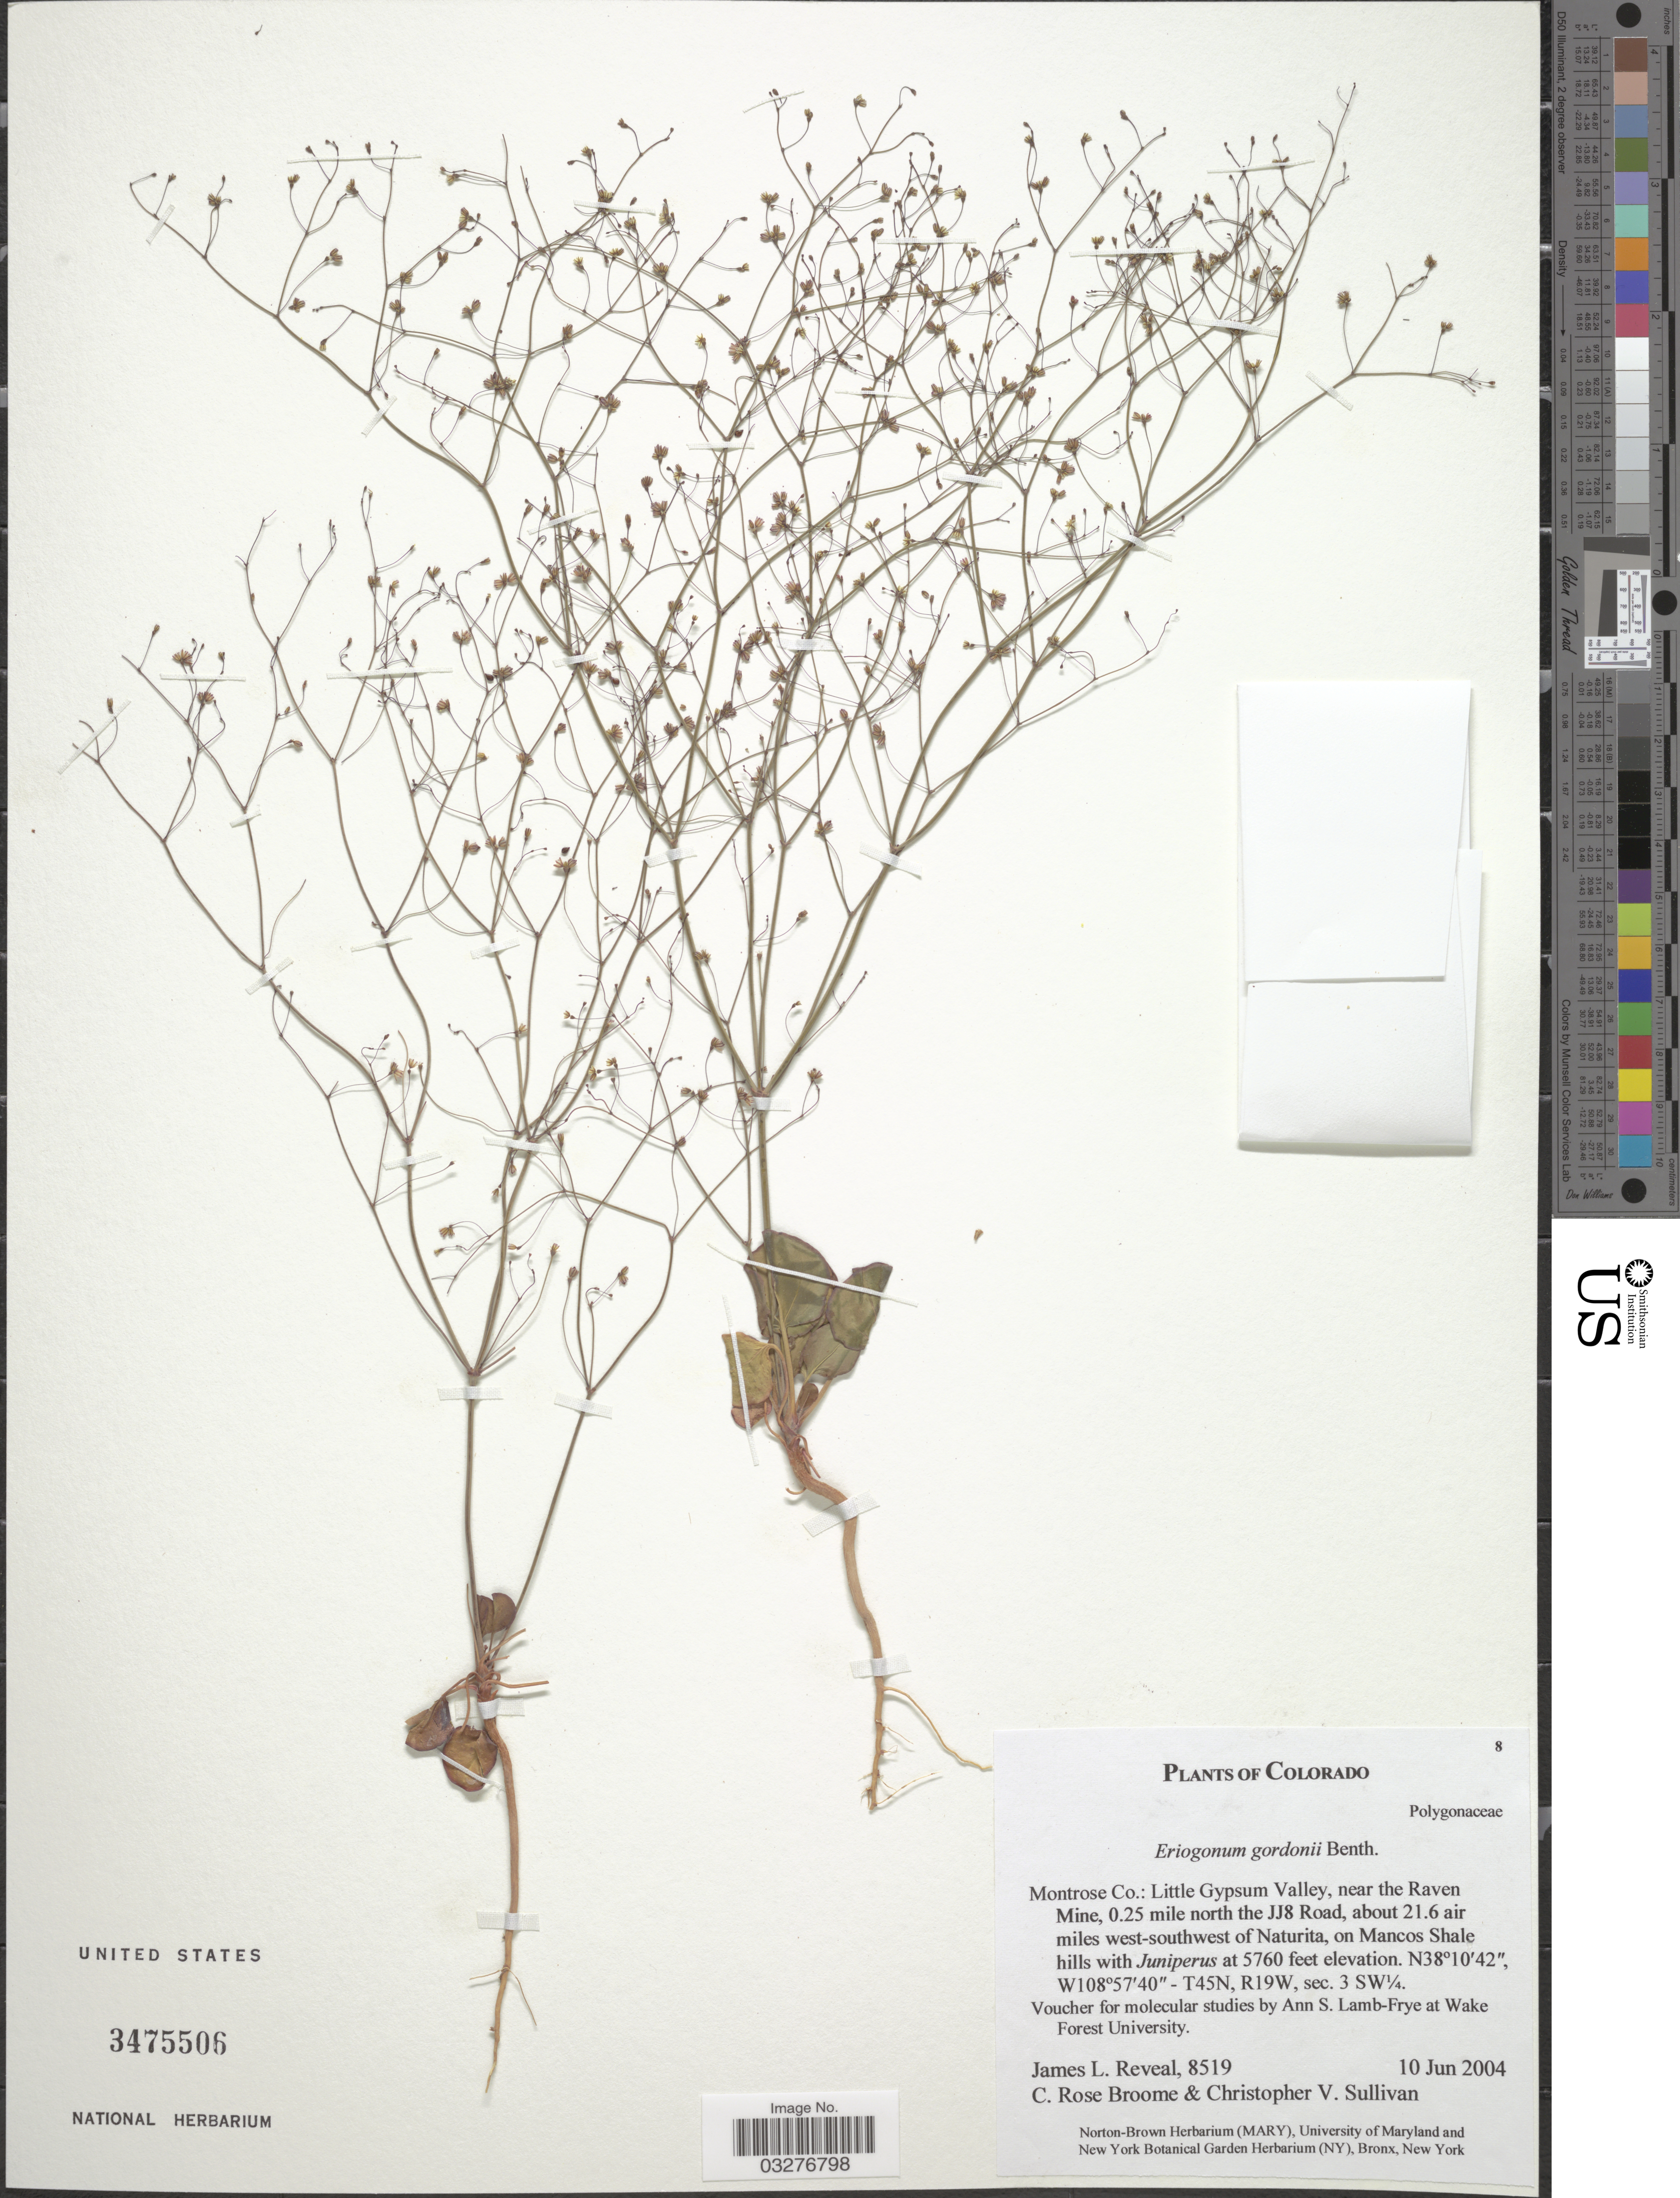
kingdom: Plantae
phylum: Tracheophyta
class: Magnoliopsida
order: Caryophyllales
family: Polygonaceae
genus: Eriogonum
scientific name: Eriogonum gordonii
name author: Benth.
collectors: J. L. Reveal, C. R. Broome & C. Sullivan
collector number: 8519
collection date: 2004-06-10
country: United States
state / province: Colorado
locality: Montrose Co.: Little Gypsum Valley, near the Raven Mine, 0.25 mile north the JJ8 Road, about 21.6 air miles west-southwest of Naturita, on Mancos Shale hills. T45N, R19W, sec. 3 SW¼.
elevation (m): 1756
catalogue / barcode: US 3475506